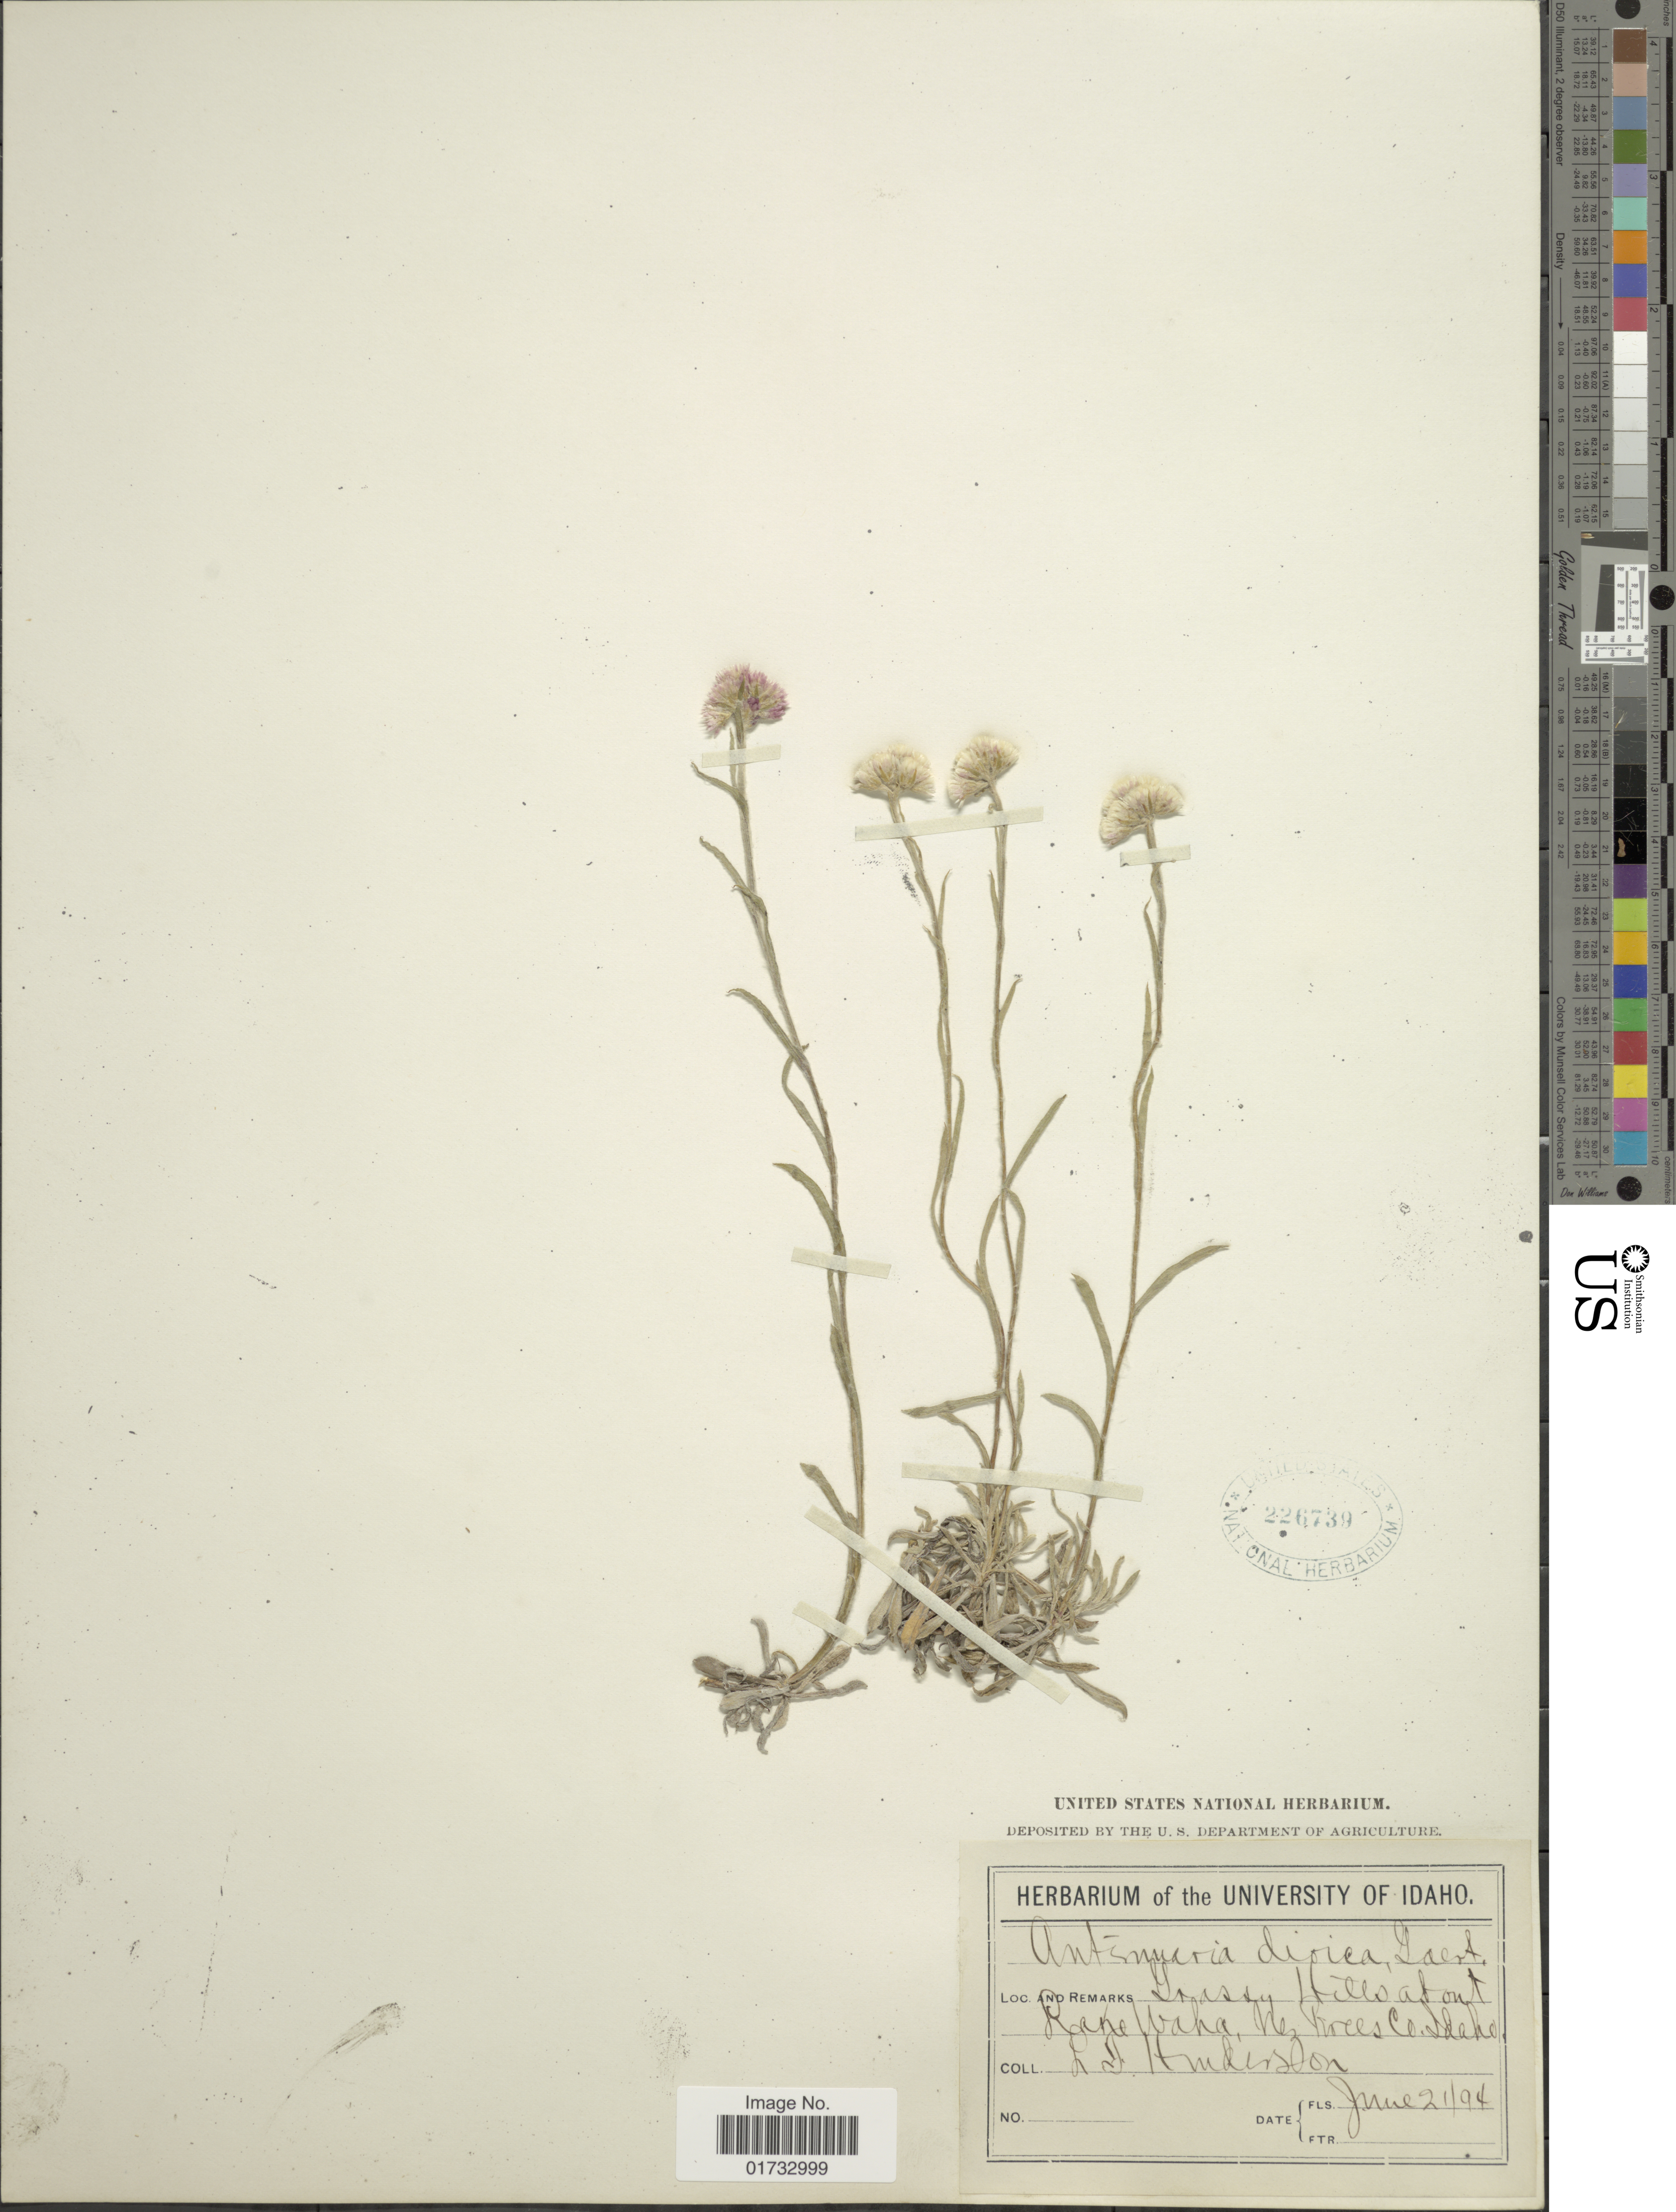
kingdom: Plantae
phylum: Tracheophyta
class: Magnoliopsida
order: Asterales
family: Asteraceae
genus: Antennaria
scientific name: Antennaria rosea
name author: Greene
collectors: L. Henderson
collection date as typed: Transcribed d/m/y: 21/6/94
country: United States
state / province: Idaho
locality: Grassy hills about Ranewaha, Mts. Rores Co.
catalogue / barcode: US 226739